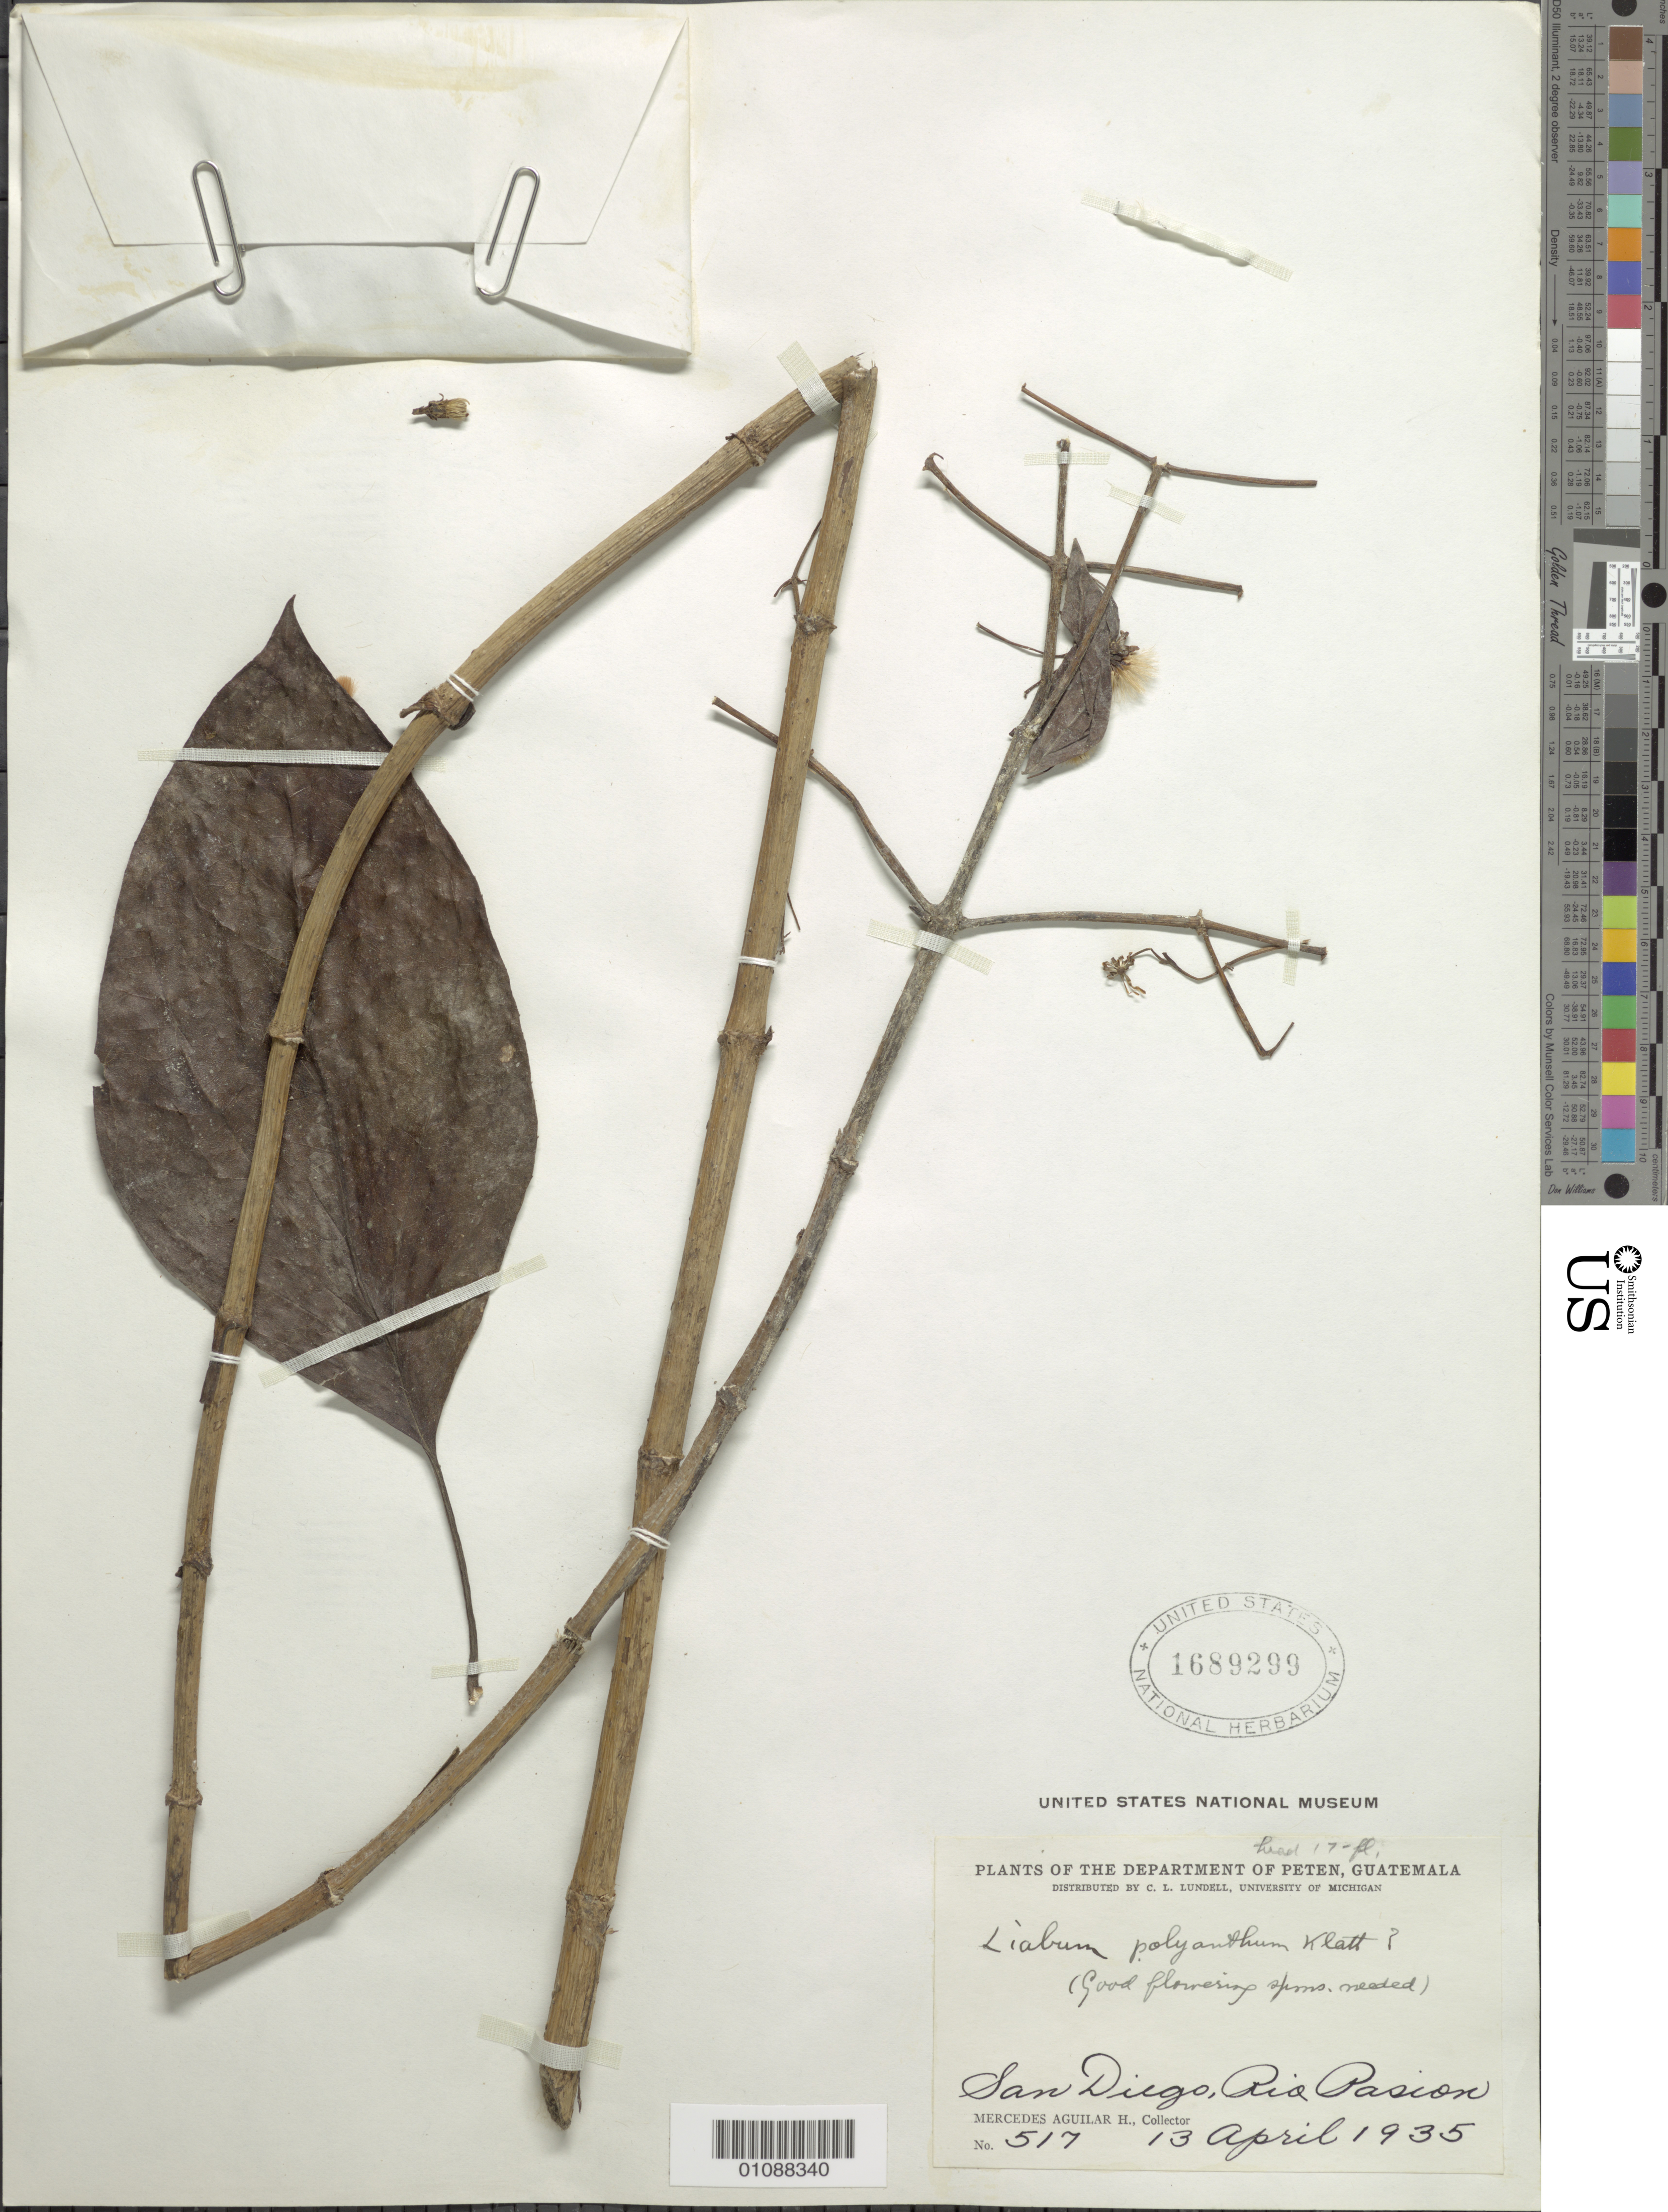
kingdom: Plantae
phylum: Tracheophyta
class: Magnoliopsida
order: Asterales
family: Asteraceae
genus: Sinclairia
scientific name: Sinclairia polyantha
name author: (Klatt) Rydb.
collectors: M. Aguilar H.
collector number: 517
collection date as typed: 13 April 1935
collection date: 1935-04-13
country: Guatemala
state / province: El Petén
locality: San Diego, Rio Pasion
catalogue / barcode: US 1689299